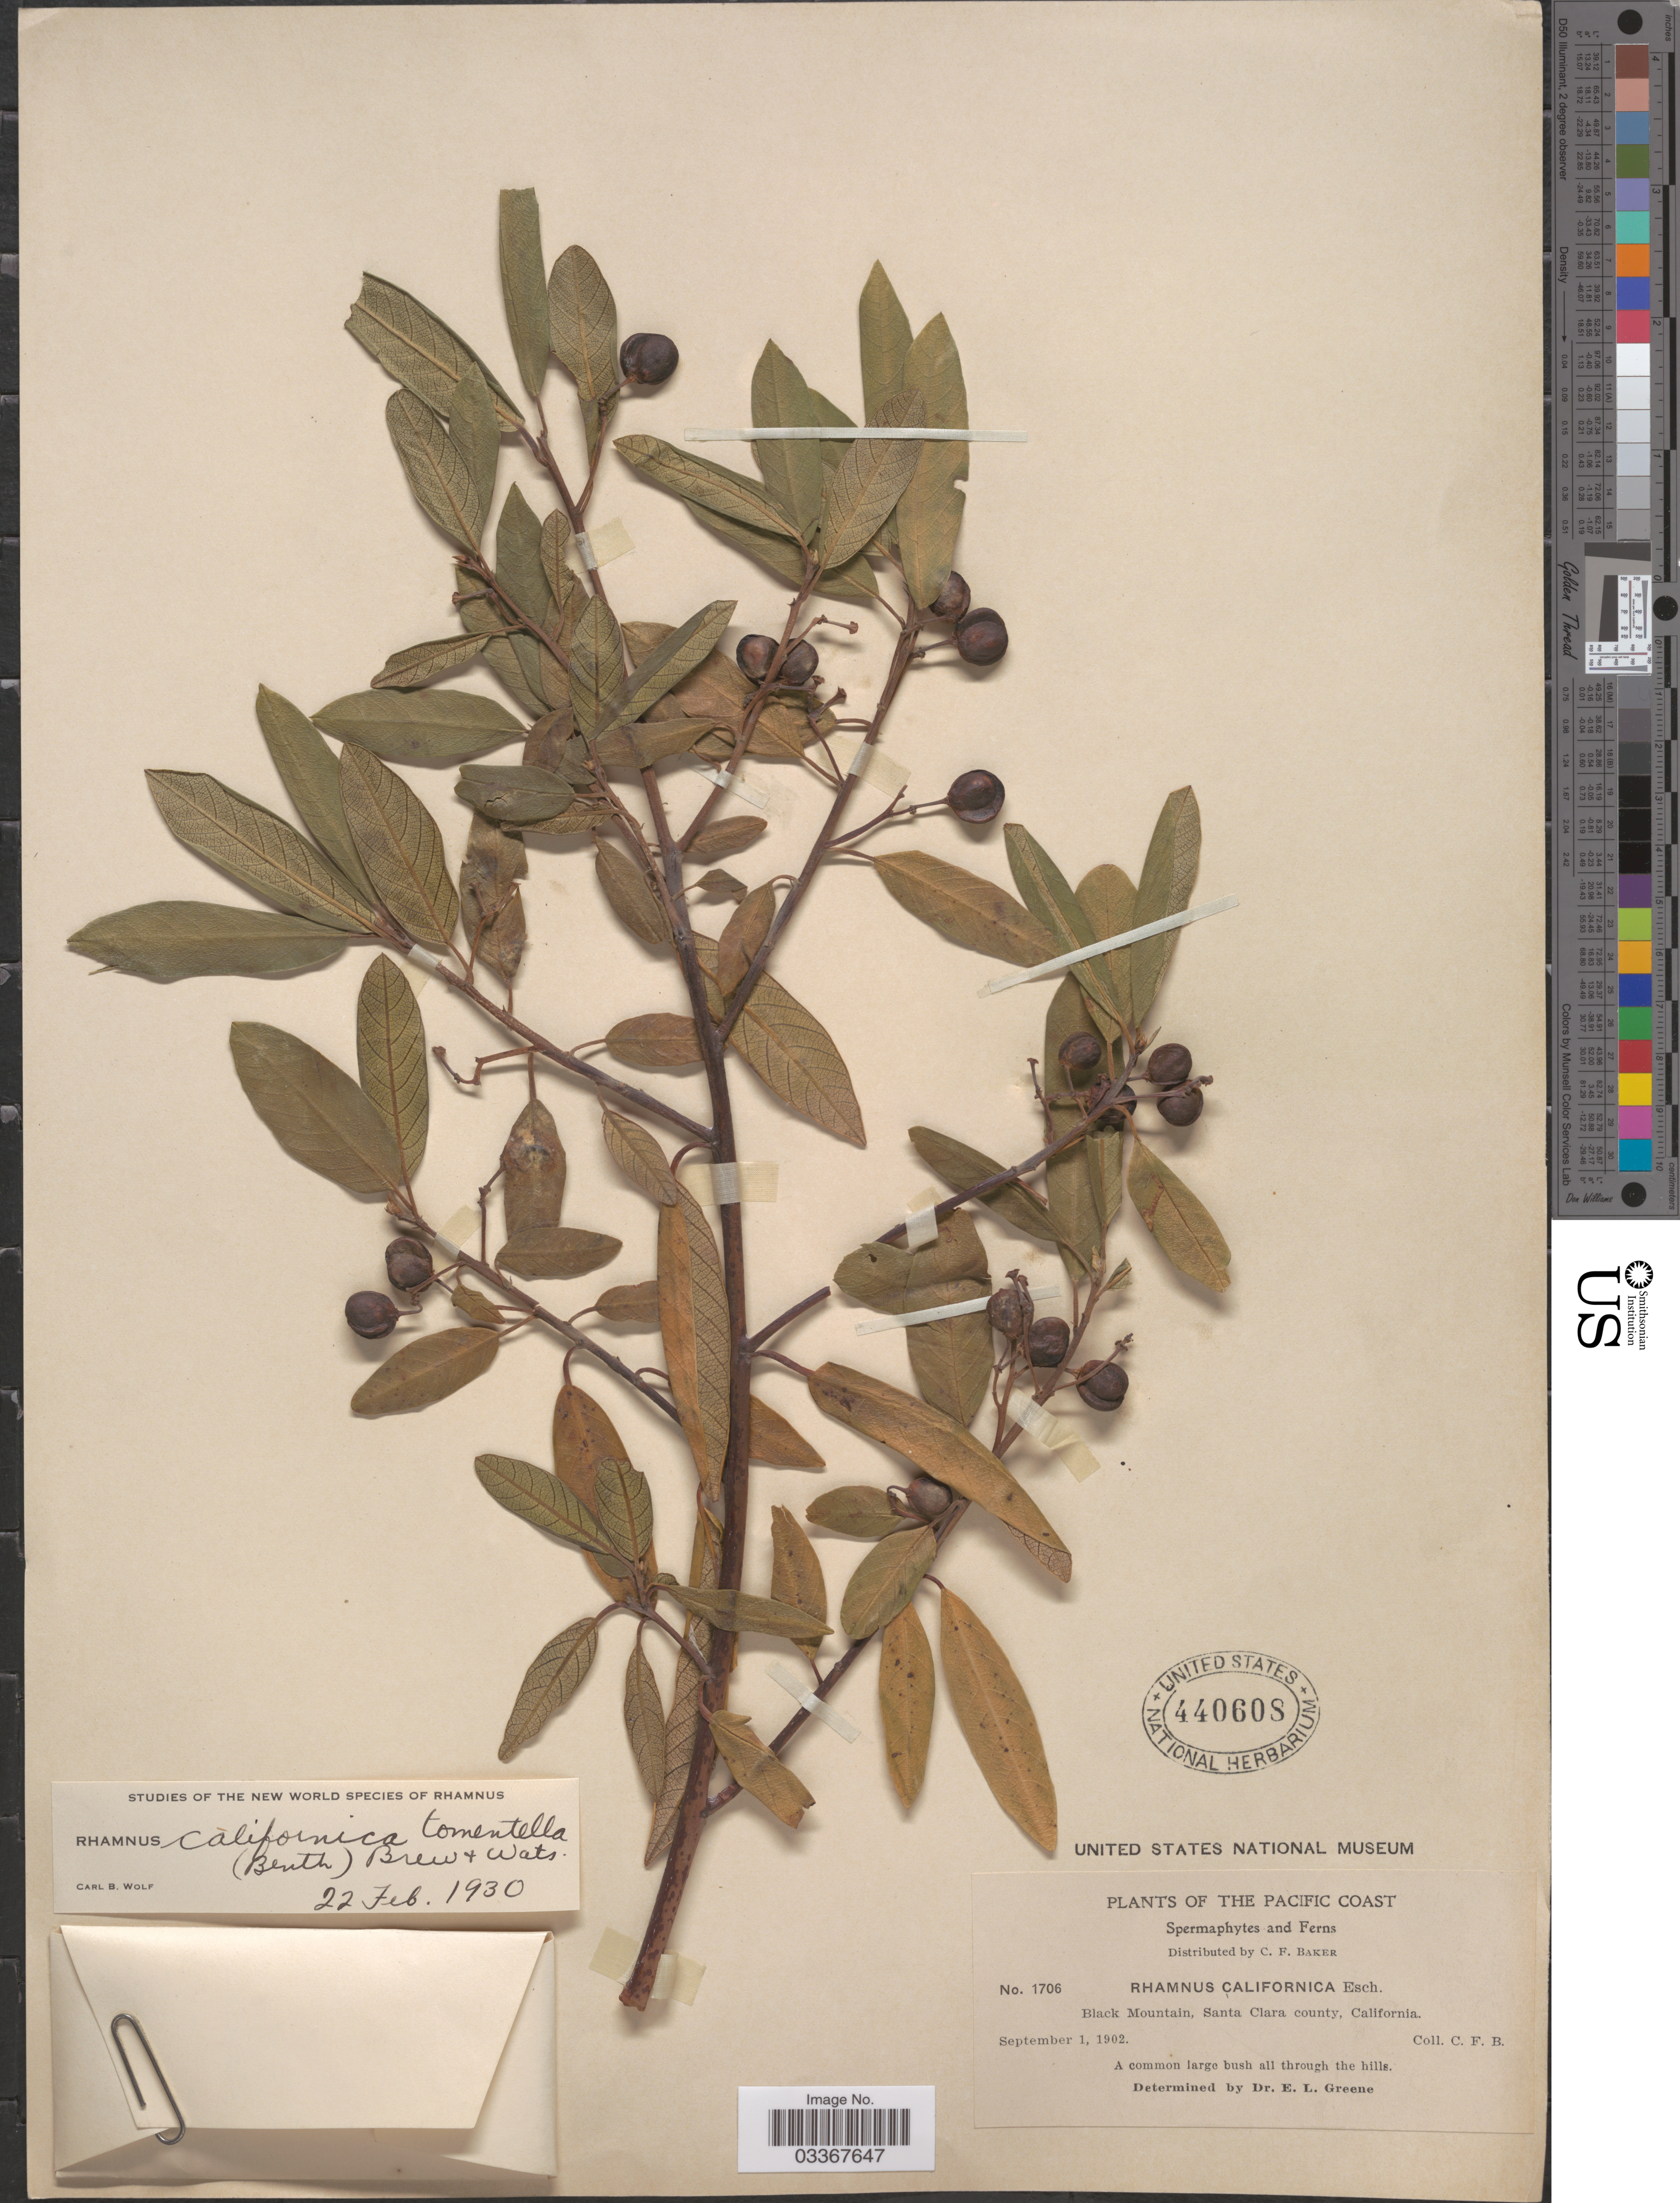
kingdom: Plantae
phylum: Tracheophyta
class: Magnoliopsida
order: Rosales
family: Rhamnaceae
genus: Frangula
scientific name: Frangula californica subsp. tomentella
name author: (Benth.) Kartesz & Gandhi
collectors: C. F. Baker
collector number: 1706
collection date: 1902-09-01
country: United States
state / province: California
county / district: Santa Clara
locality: The Pacific Coast, Black Mountain, Santa Clara county.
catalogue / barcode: US 440608